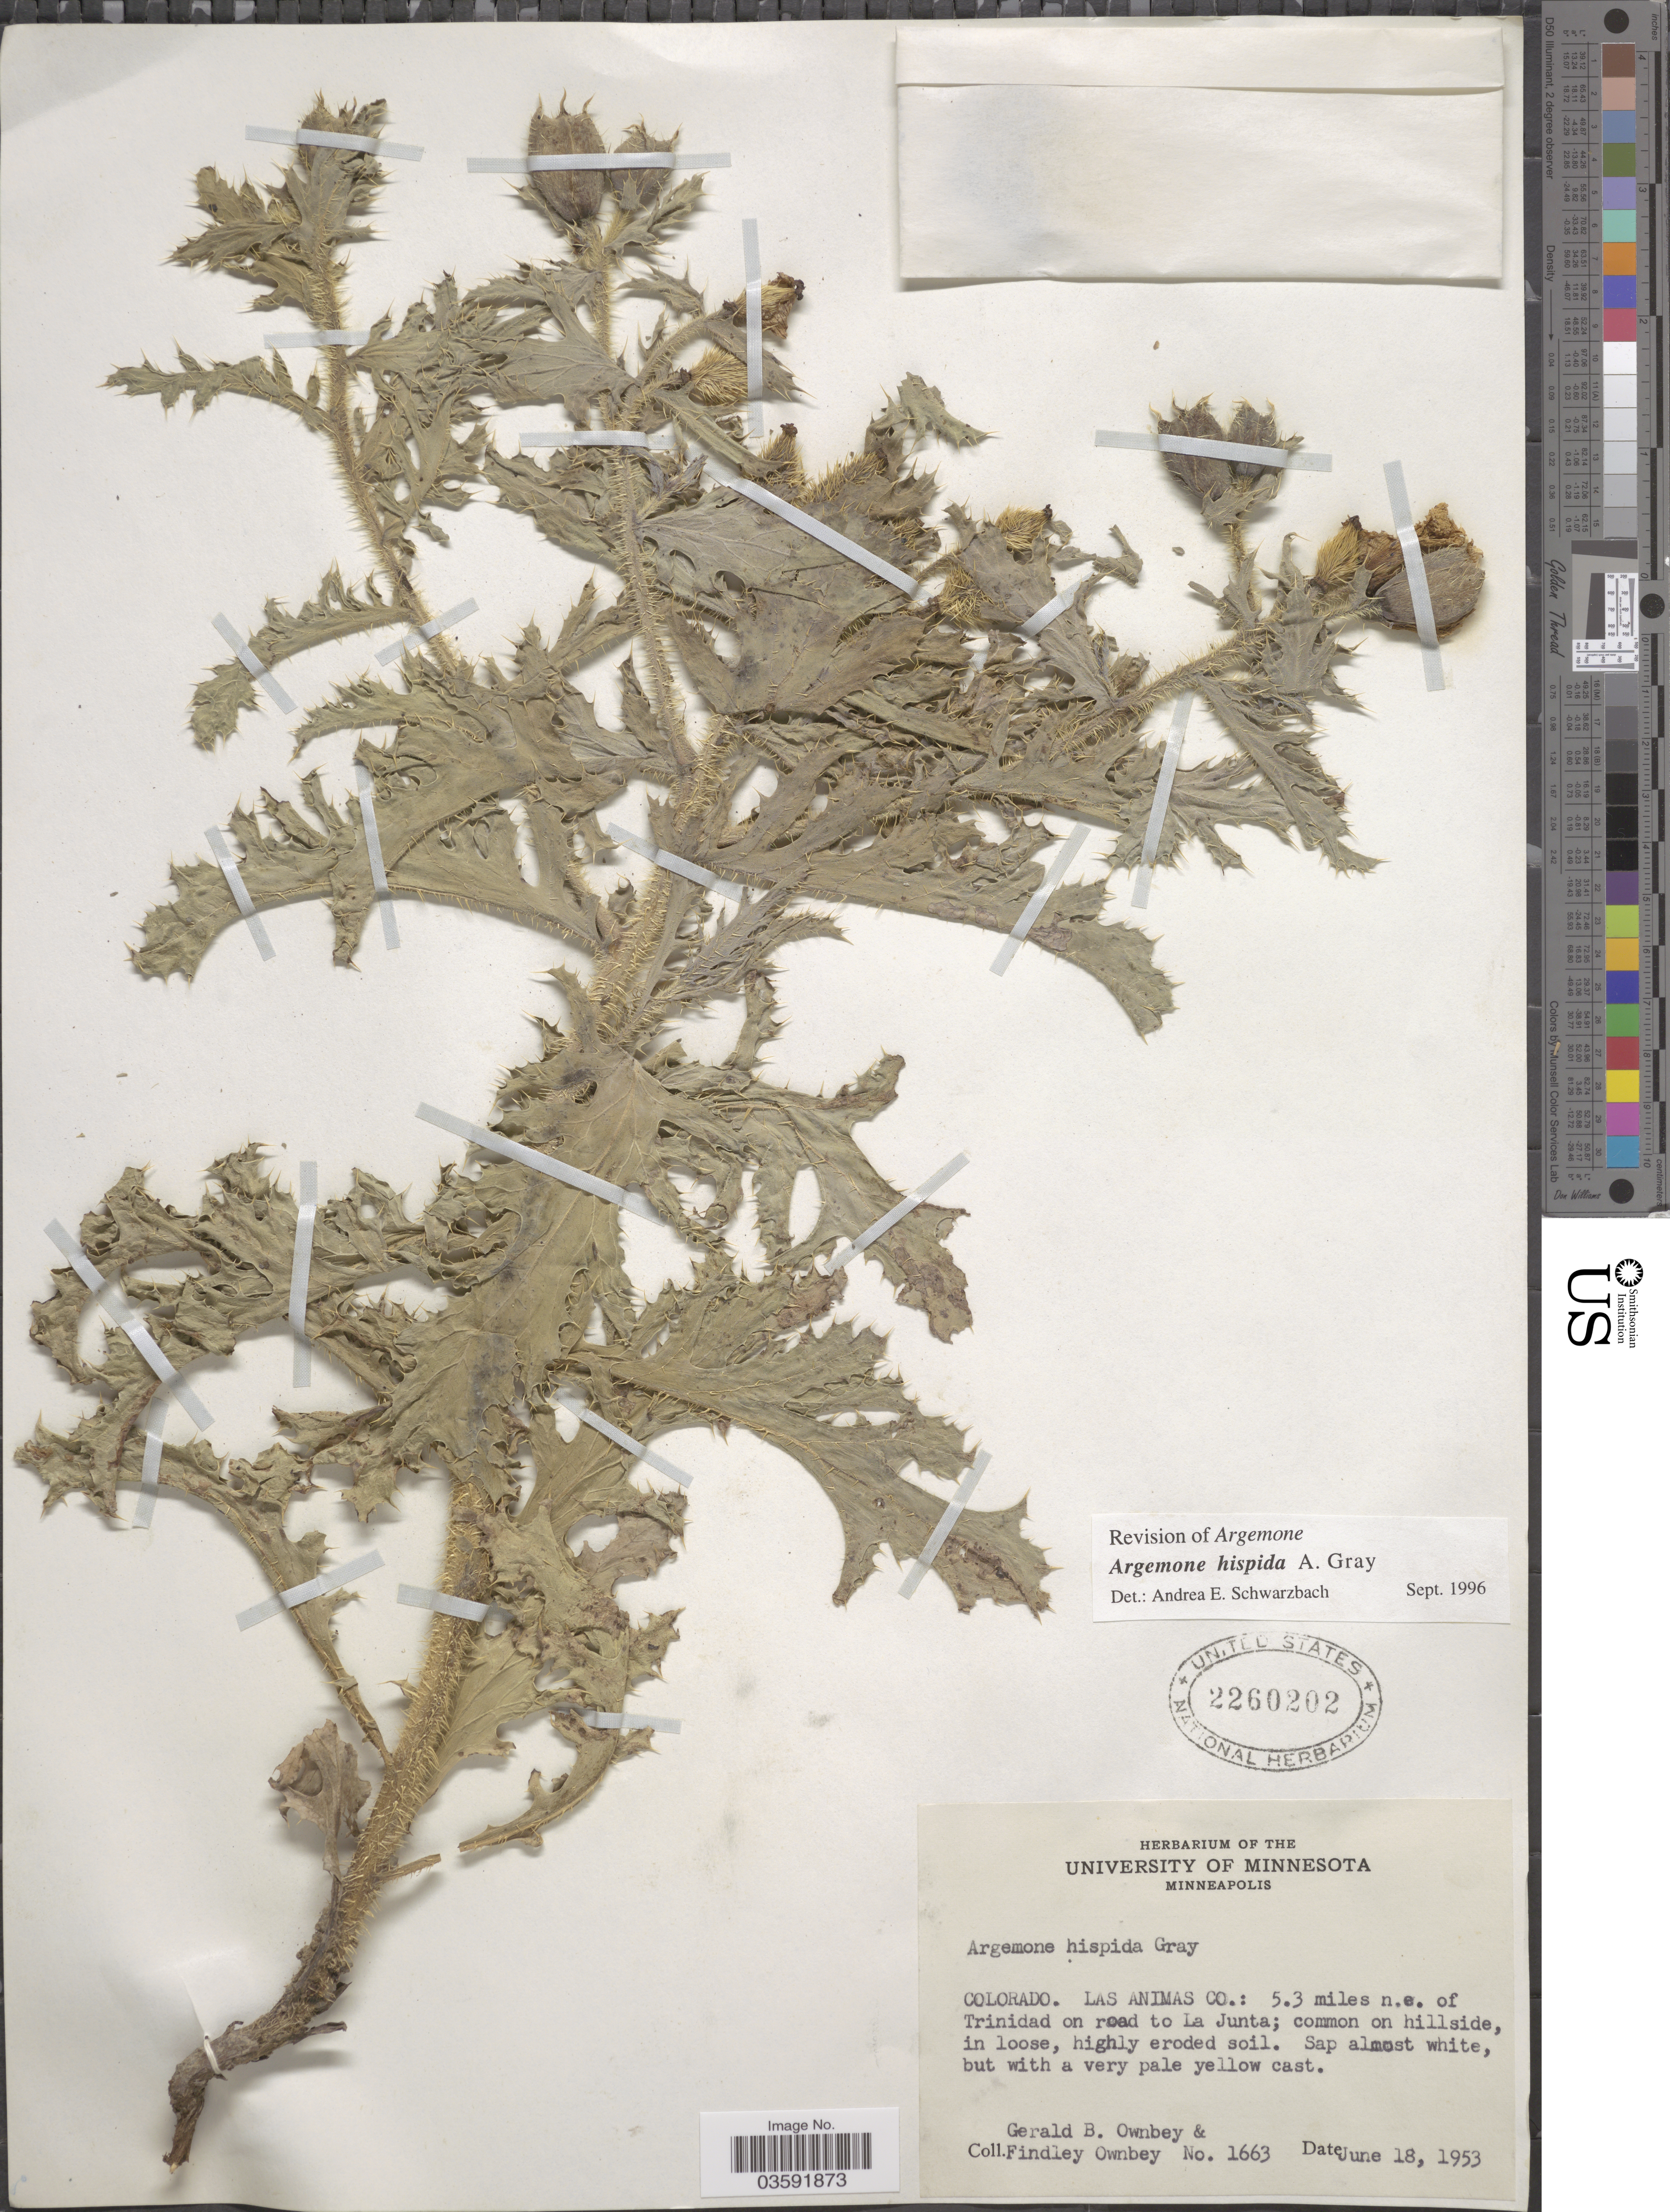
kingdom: Plantae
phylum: Tracheophyta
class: Magnoliopsida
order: Ranunculales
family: Papaveraceae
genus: Argemone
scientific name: Argemone hispida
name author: A. Gray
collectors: G. B. Ownbey & F. Ownbey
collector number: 1663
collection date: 1953-06-18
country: United States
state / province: Colorado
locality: Las Animas Co.: 5.3 miles n.e. of Trinidad on road to La Junta.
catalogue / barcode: US 2260202